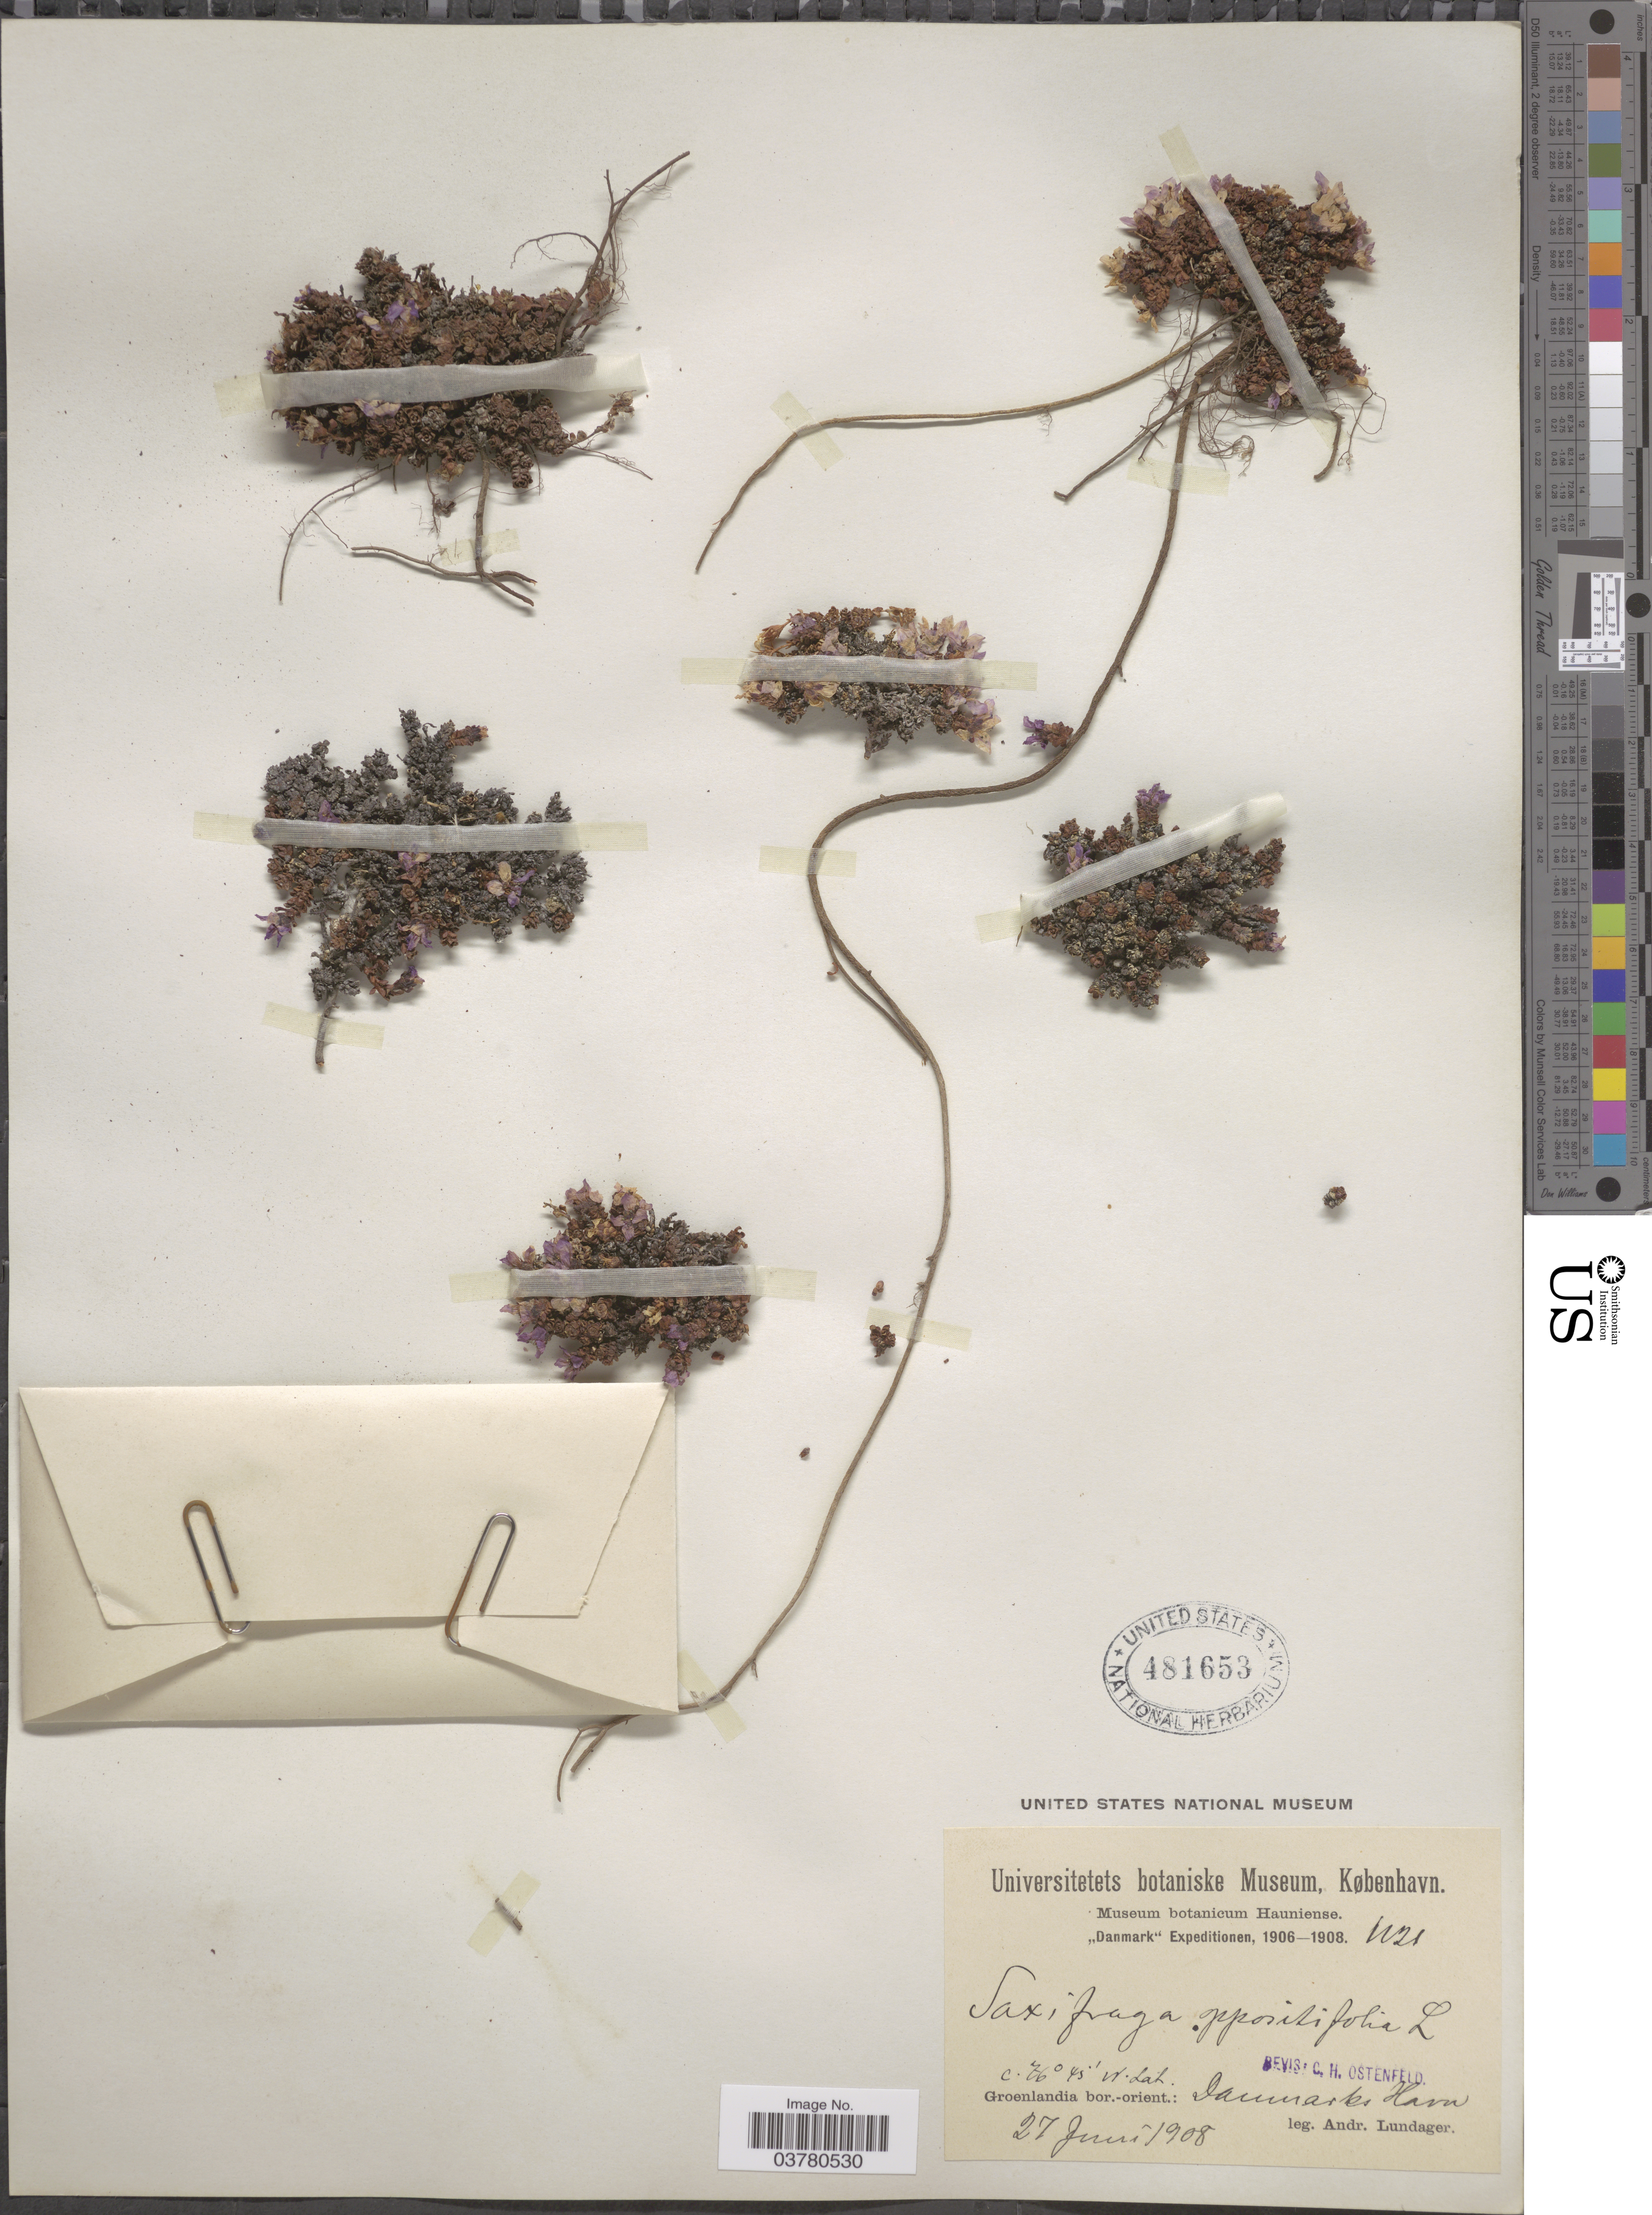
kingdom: Plantae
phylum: Tracheophyta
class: Magnoliopsida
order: Saxifragales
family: Saxifragaceae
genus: Saxifraga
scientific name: Saxifraga oppositifolia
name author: L.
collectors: A. Lundager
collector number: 1121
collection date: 1908-06-27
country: Greenland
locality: Danmark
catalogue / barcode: US 481653